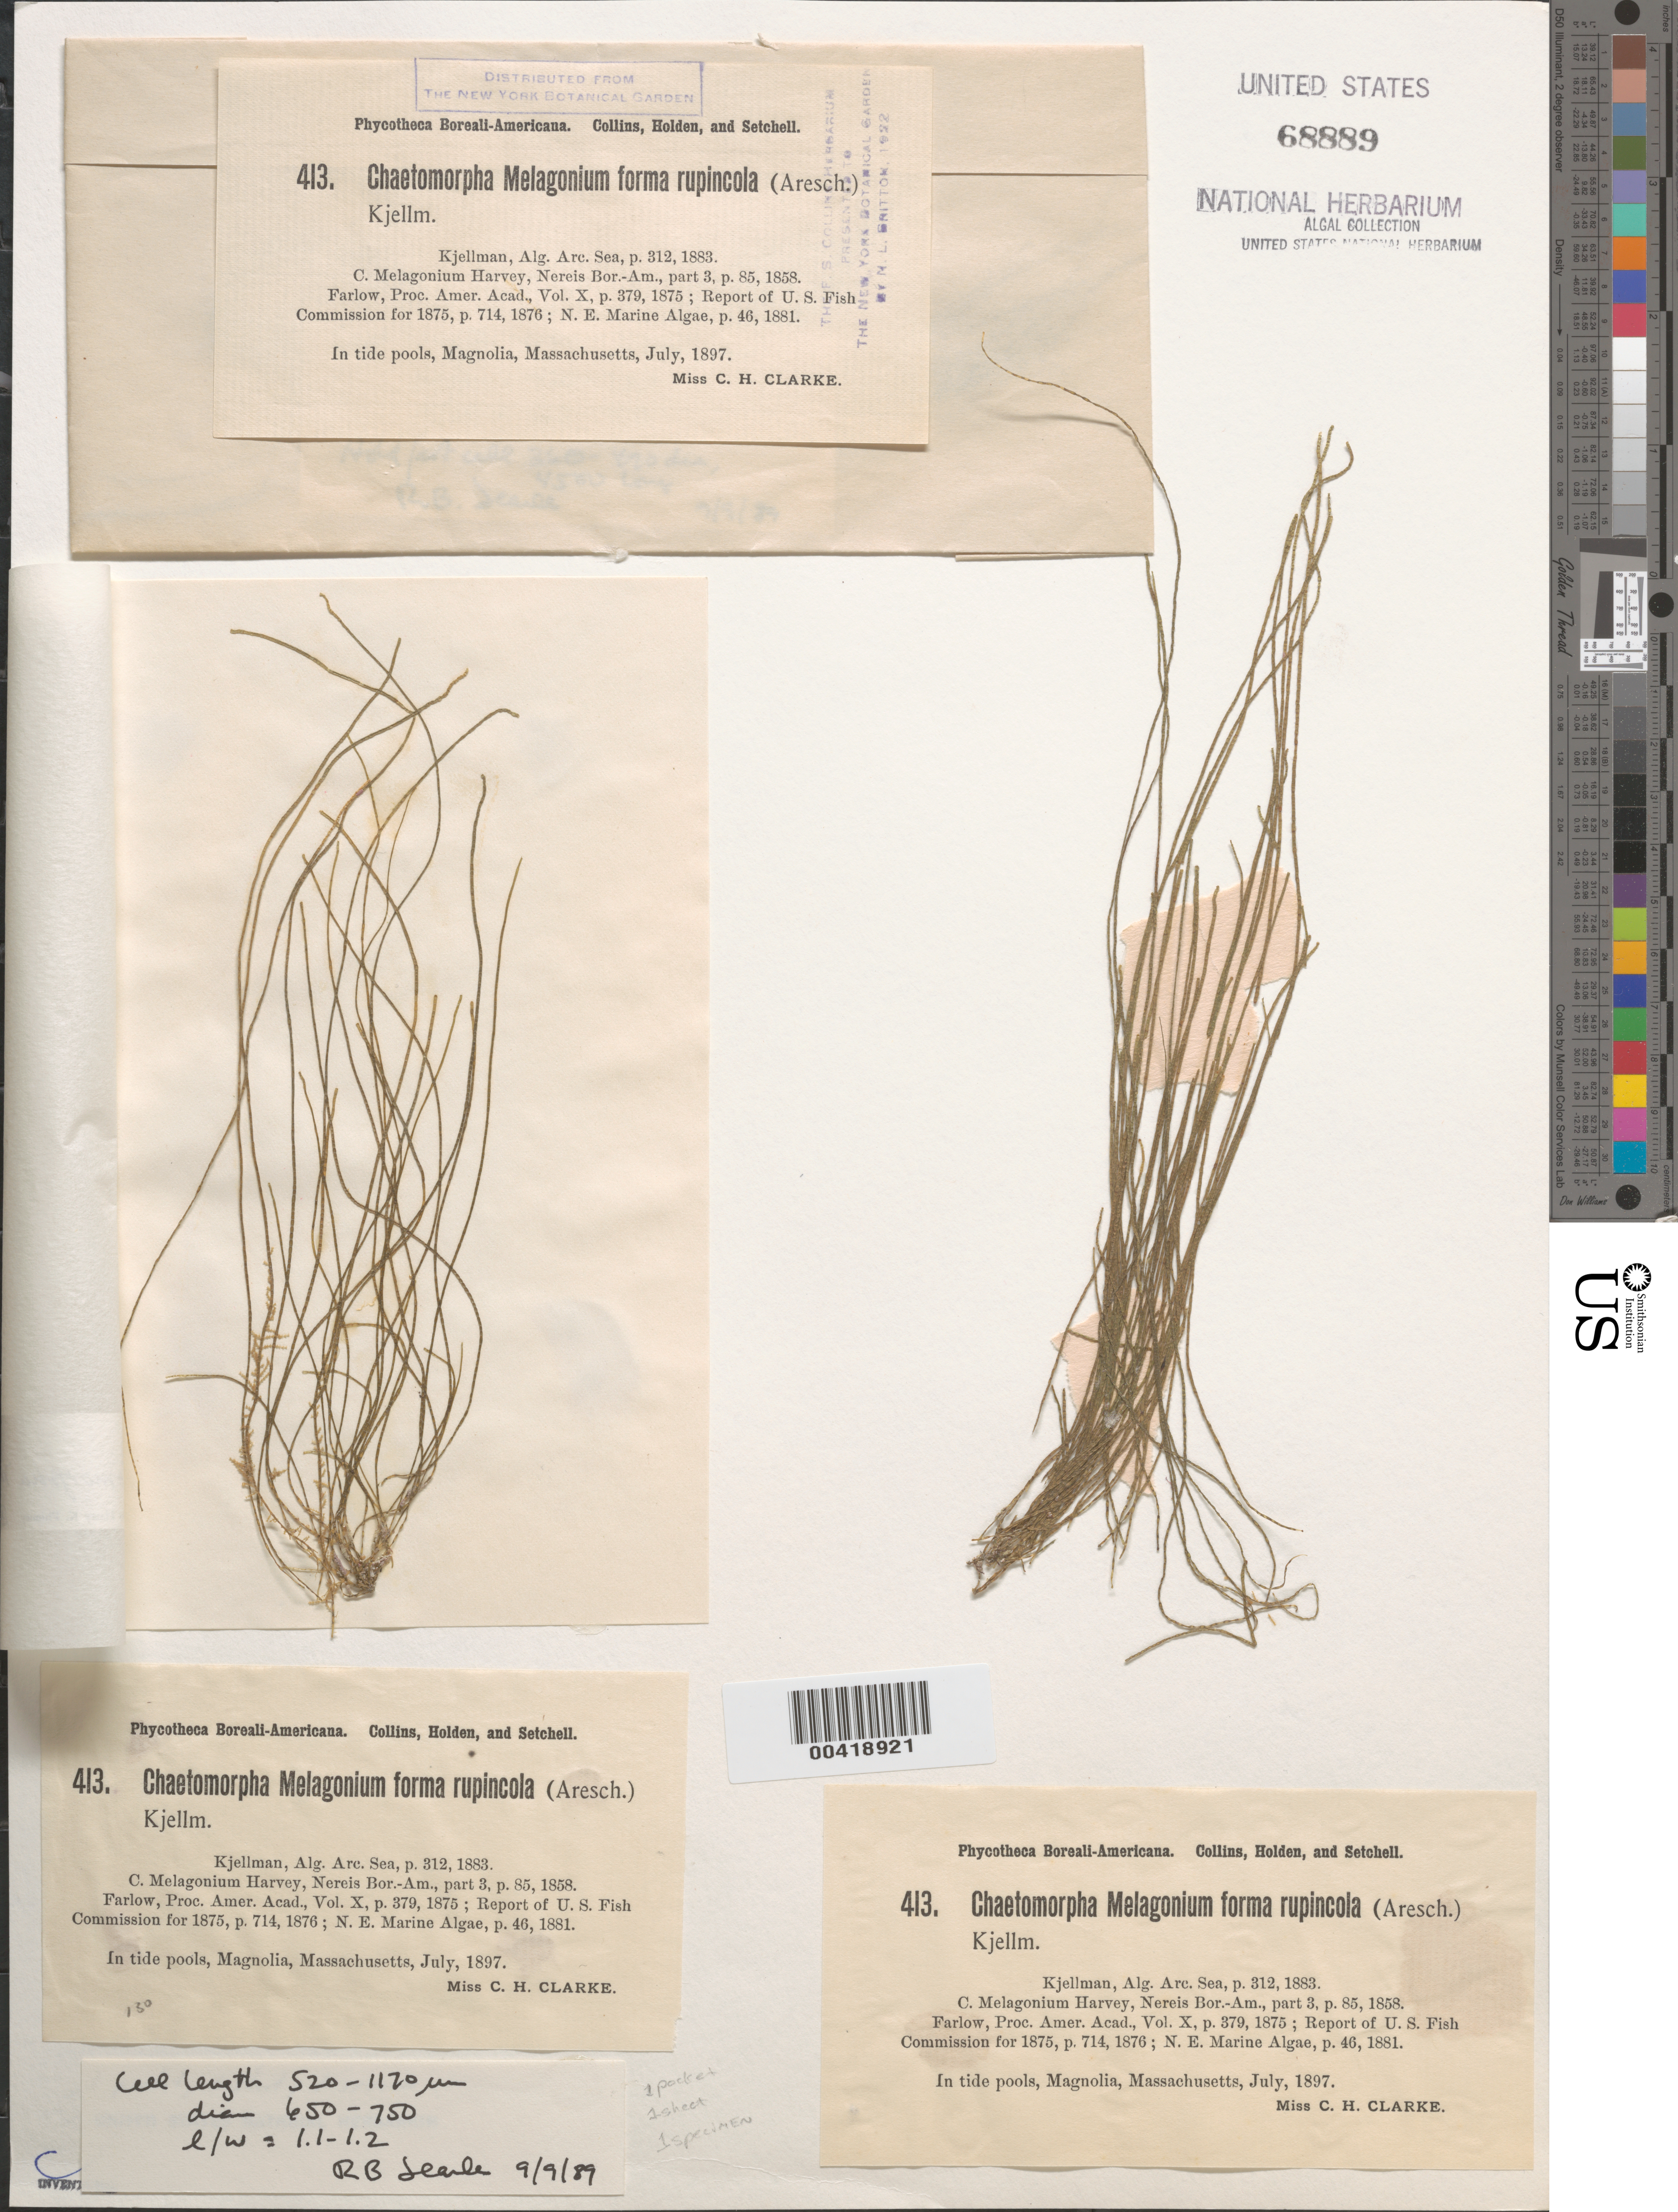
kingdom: Plantae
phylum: Chlorophyta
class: Ulvophyceae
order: Cladophorales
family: Cladophoraceae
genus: Chaetomorpha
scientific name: Chaetomorpha melagonium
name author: (F. Weber & D. Mohr) Kützing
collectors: C. H. Clarke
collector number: PB-A 413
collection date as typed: Jul 1897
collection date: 1897-07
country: United States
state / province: Massachusetts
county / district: Essex County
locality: Magnolia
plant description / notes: Collins, Holden & Setchell, Phycotheca Boreali-Americana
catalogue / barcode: US 68889